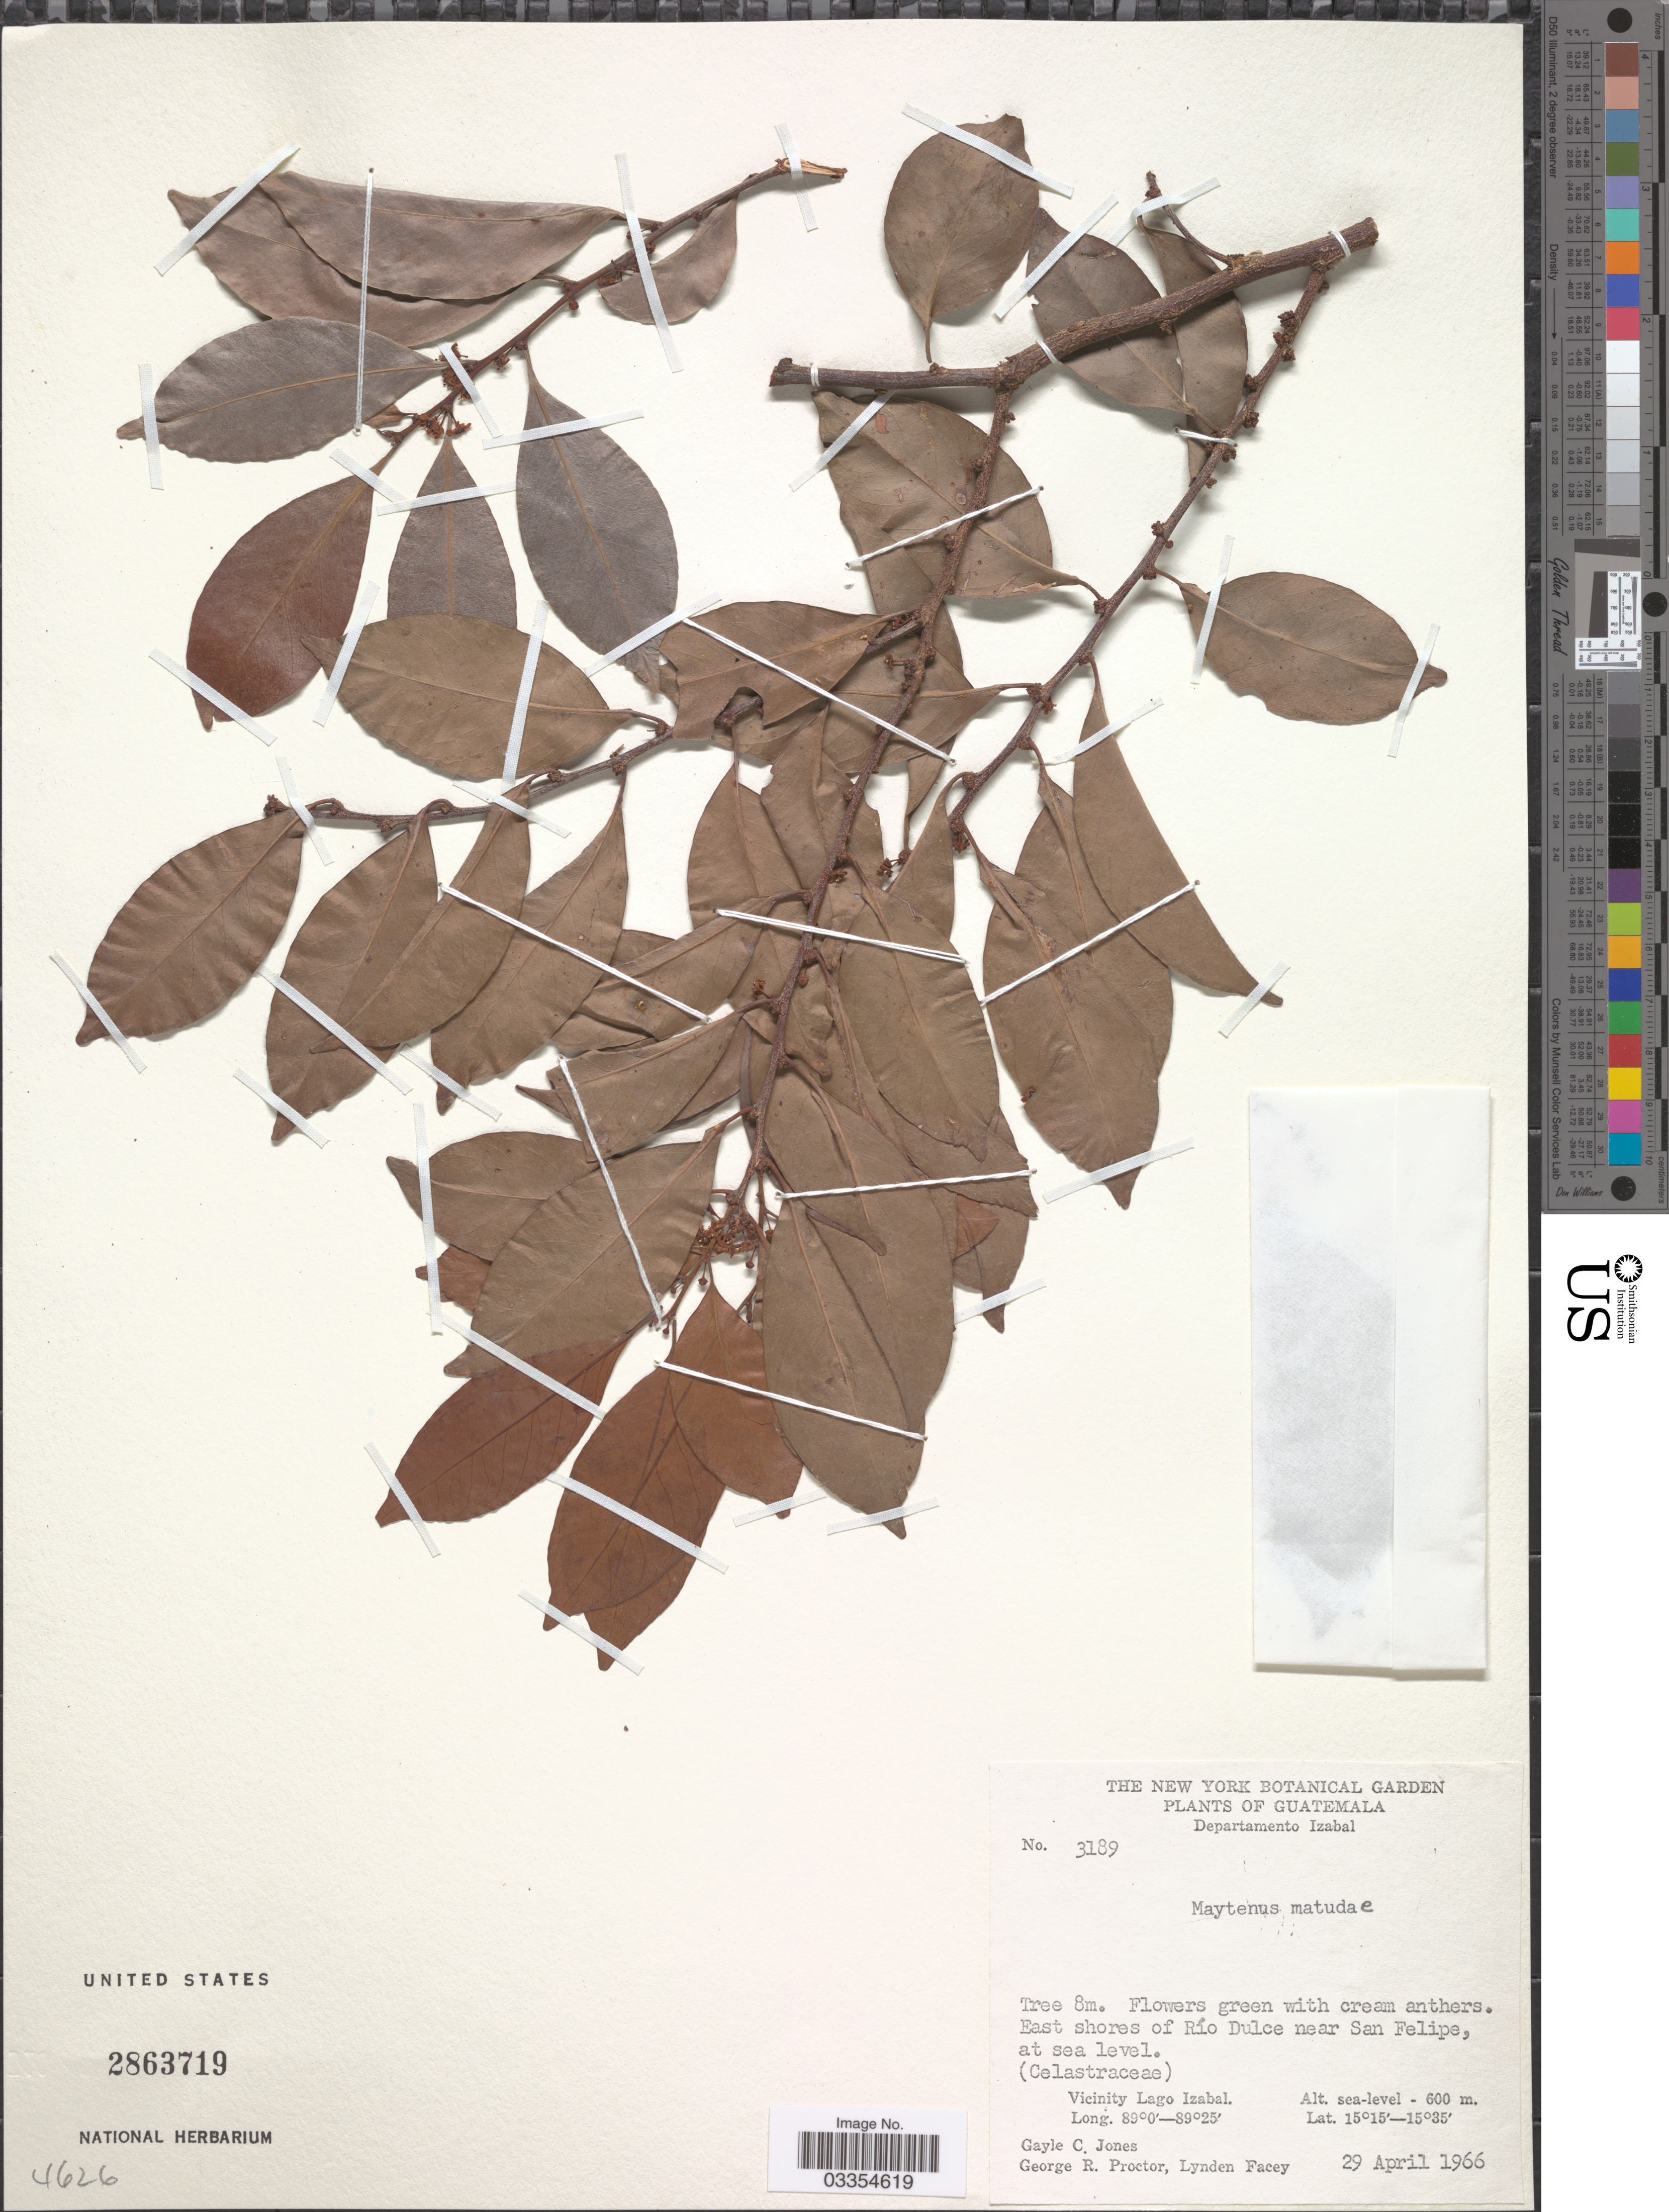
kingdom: Plantae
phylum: Tracheophyta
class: Magnoliopsida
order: Celastrales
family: Celastraceae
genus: Maytenus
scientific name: Maytenus matudae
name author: Lundell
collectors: G. C. Jones, G. Proctor & L. Facey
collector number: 3189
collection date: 1966-04-29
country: Guatemala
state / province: Izabal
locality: Departamento Izabal, East shores of Río Dulce near San Felipe, Vicinity Lago Izabal.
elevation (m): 0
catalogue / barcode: US 2863719